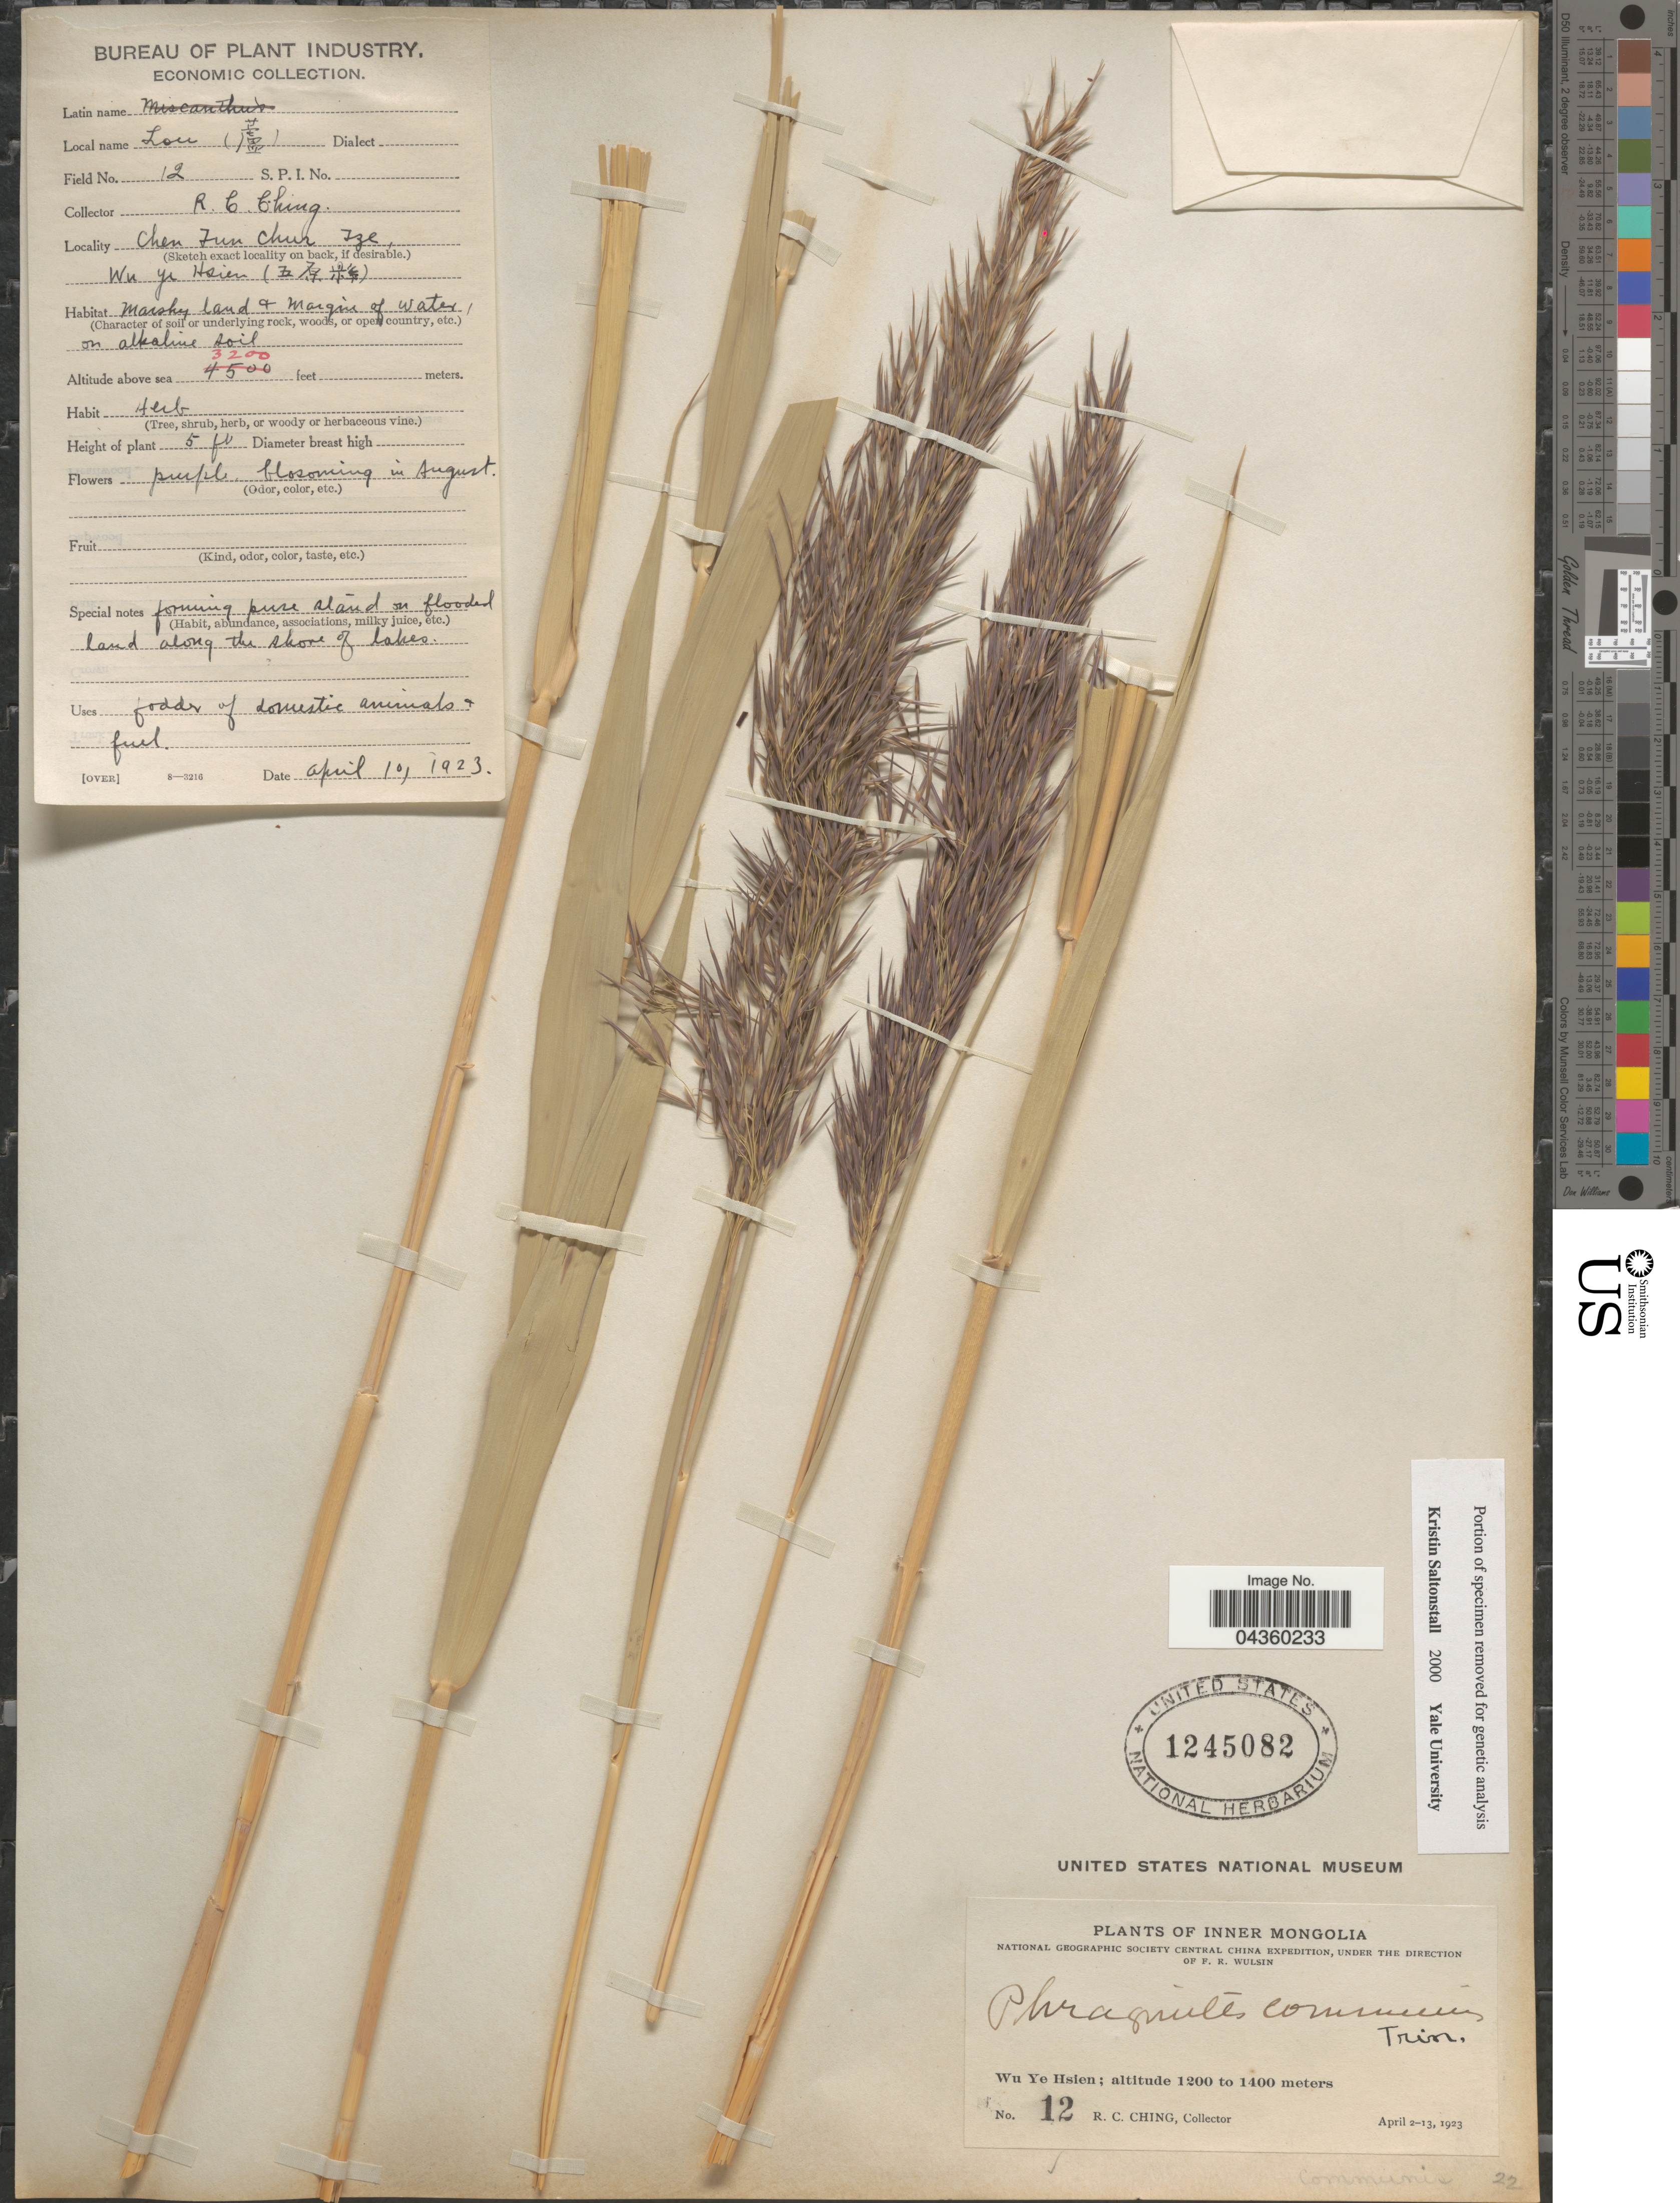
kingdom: Plantae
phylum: Tracheophyta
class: Liliopsida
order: Poales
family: Poaceae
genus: Phragmites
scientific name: Phragmites australis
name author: (Cav.) Trin. ex Steud.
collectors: R. C. Ching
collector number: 12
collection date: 1923-04-10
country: China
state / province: Nei Monggol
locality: Chen Fun Chur Tze. Inner Mongolia. National Geographic Society Central China Expedition. Wu Ye Hsien.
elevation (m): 975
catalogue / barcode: US 1245082